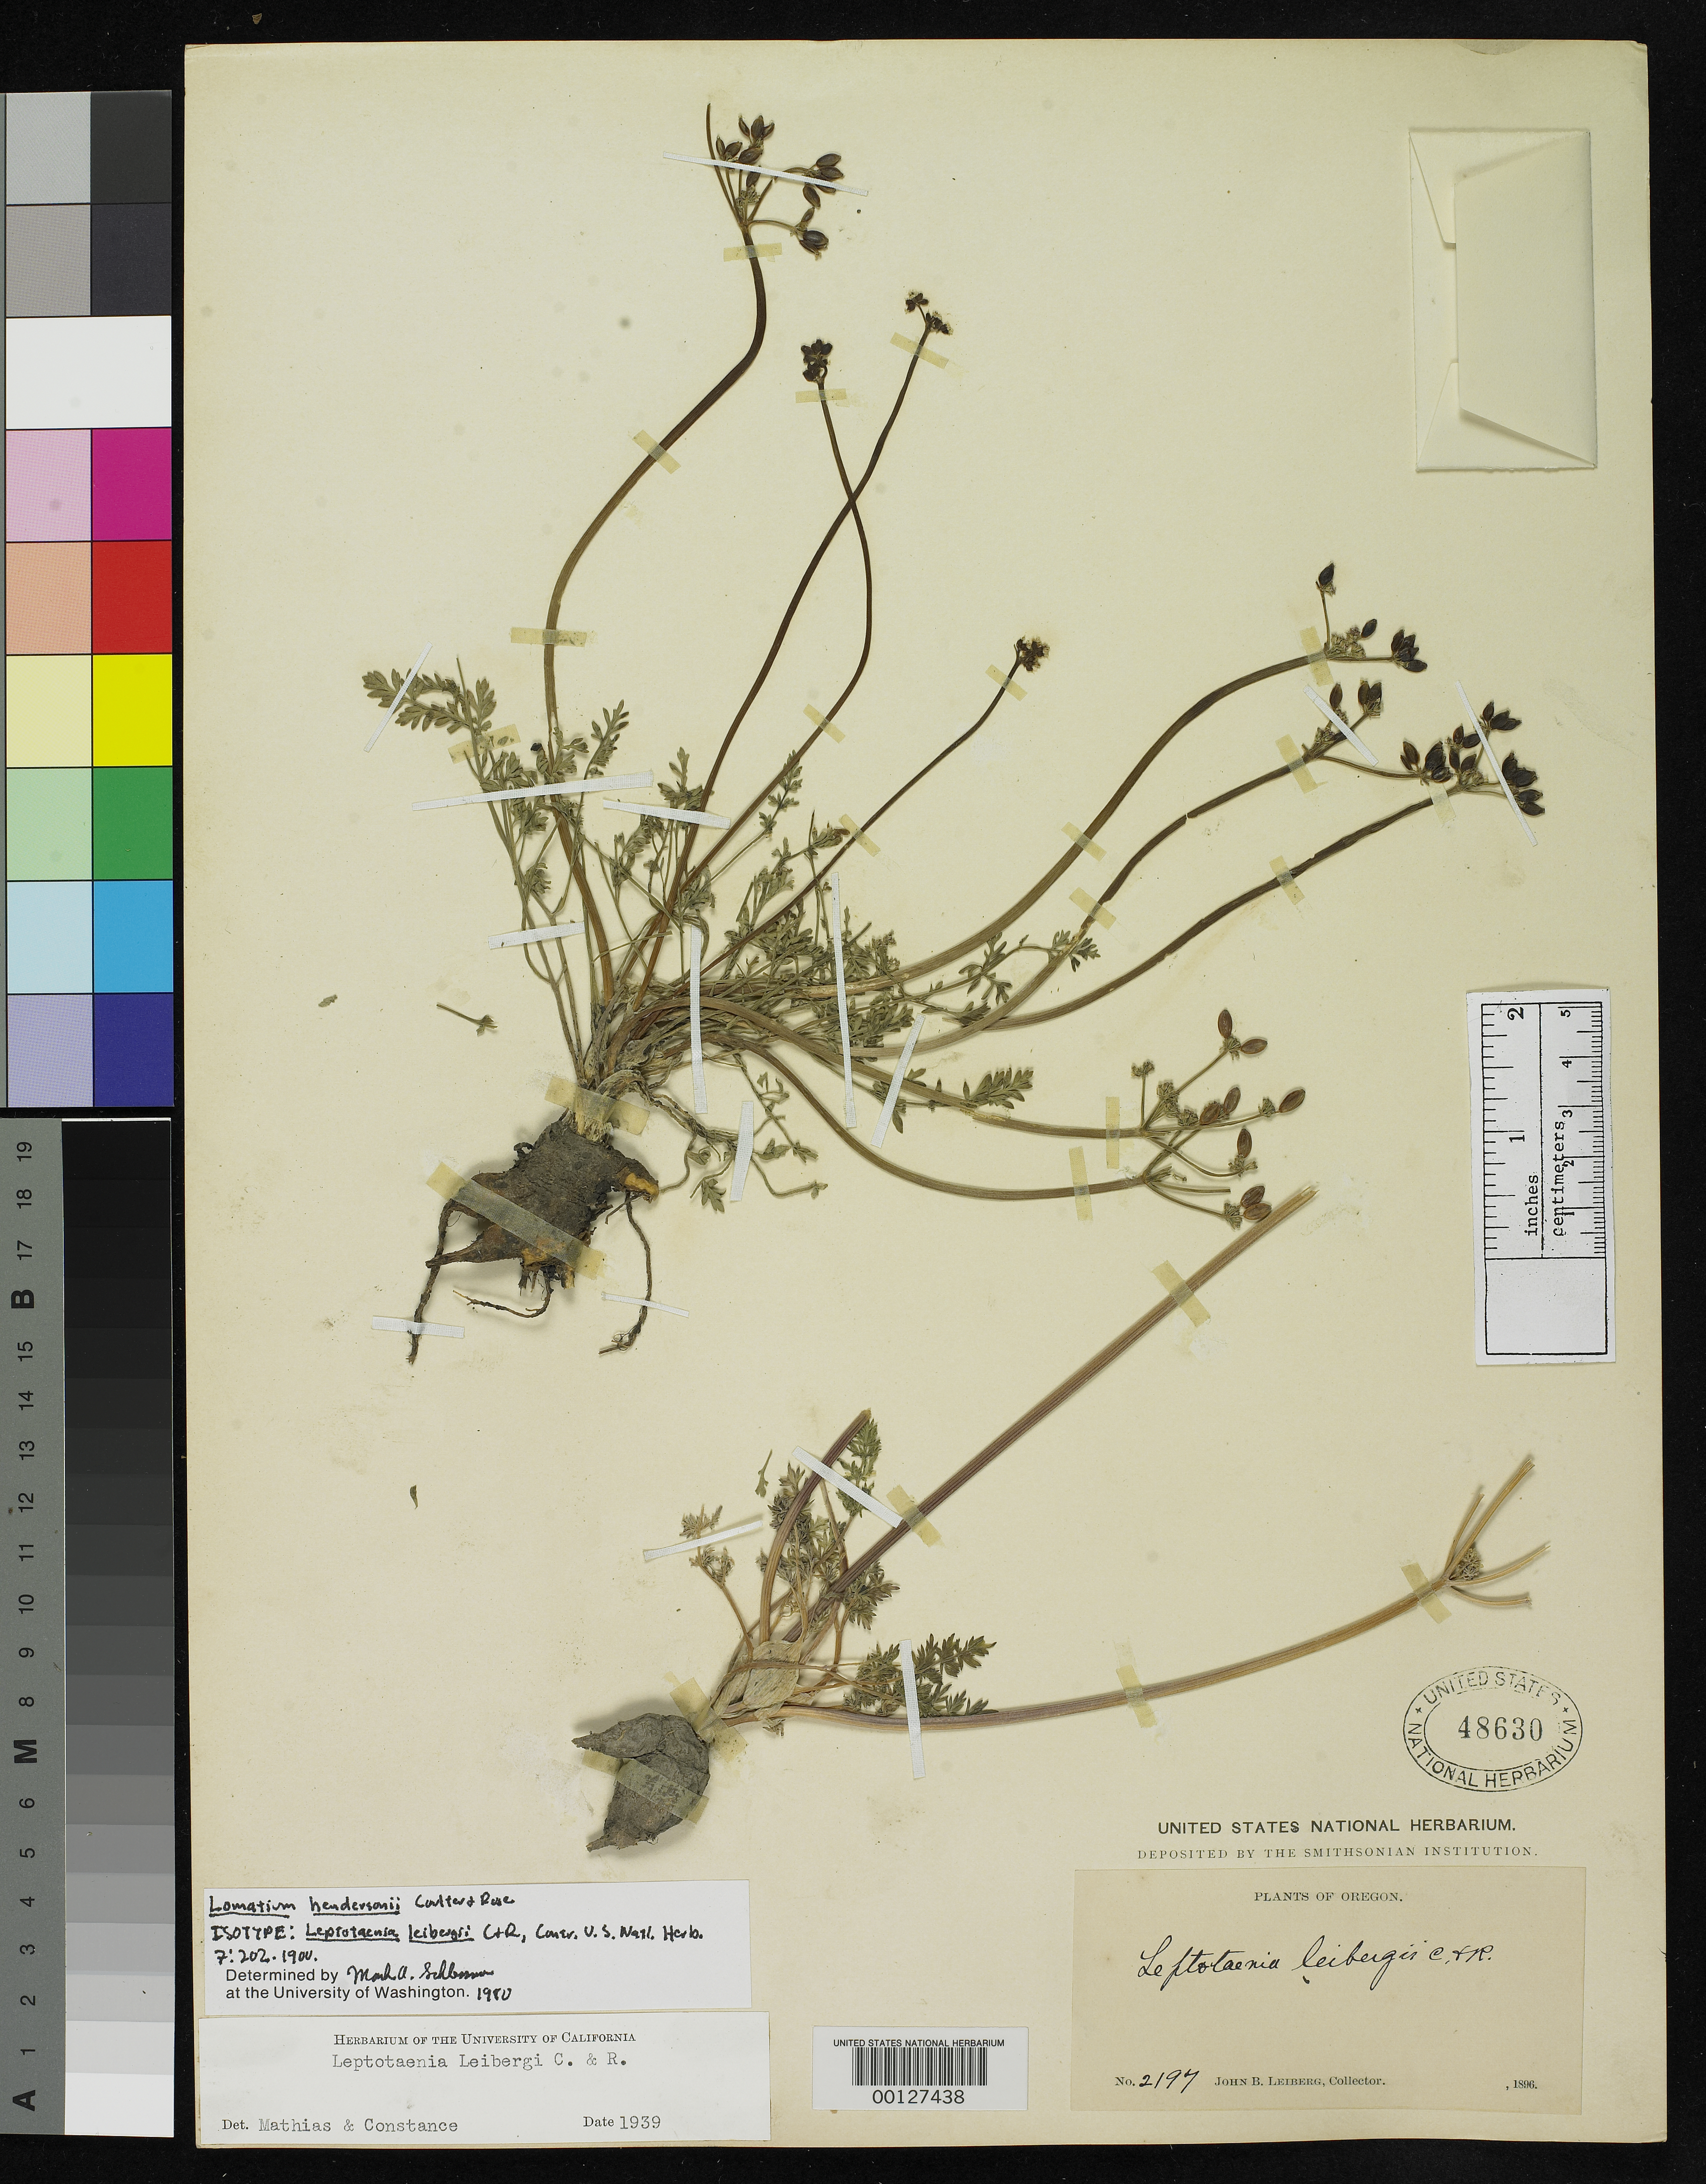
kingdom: Plantae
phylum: Tracheophyta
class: Magnoliopsida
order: Apiales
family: Apiaceae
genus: Leptotaenia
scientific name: Leptotaenia leibergii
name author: J.M. Coult. & Rose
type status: Type Collection; Isolectotype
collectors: J. Leiberg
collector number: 2197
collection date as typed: Jun 1896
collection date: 1896-06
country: United States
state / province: Oregon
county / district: Malheur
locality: Barren Valley.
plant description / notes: One of 2 original US sheets (USNH 48629, 48630), neither identifiable by citation or annotation as holotype (and not "sheet 1 of 2", etc.) but sheet 48629 annotated as "holotype" and 48630 as "isotype" by M.A. Schlessman (1980). Schlessman (1984) cites "holotype" and "isotype", accepted here as effective lectotypification. Protologue, "Type locality, wet adobe soils of Barren Valley, Malheur County, Oregon, where it is said to be common; collected by Leiberg, no. 2197, June, 1896; type in U.S. Nat. Herb. Only known from the type locality. Specimens examined: Type specimens as cited under type locality." [Note that neither extant US sheet bears the collection data cited in protologue.]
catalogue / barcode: US 48630